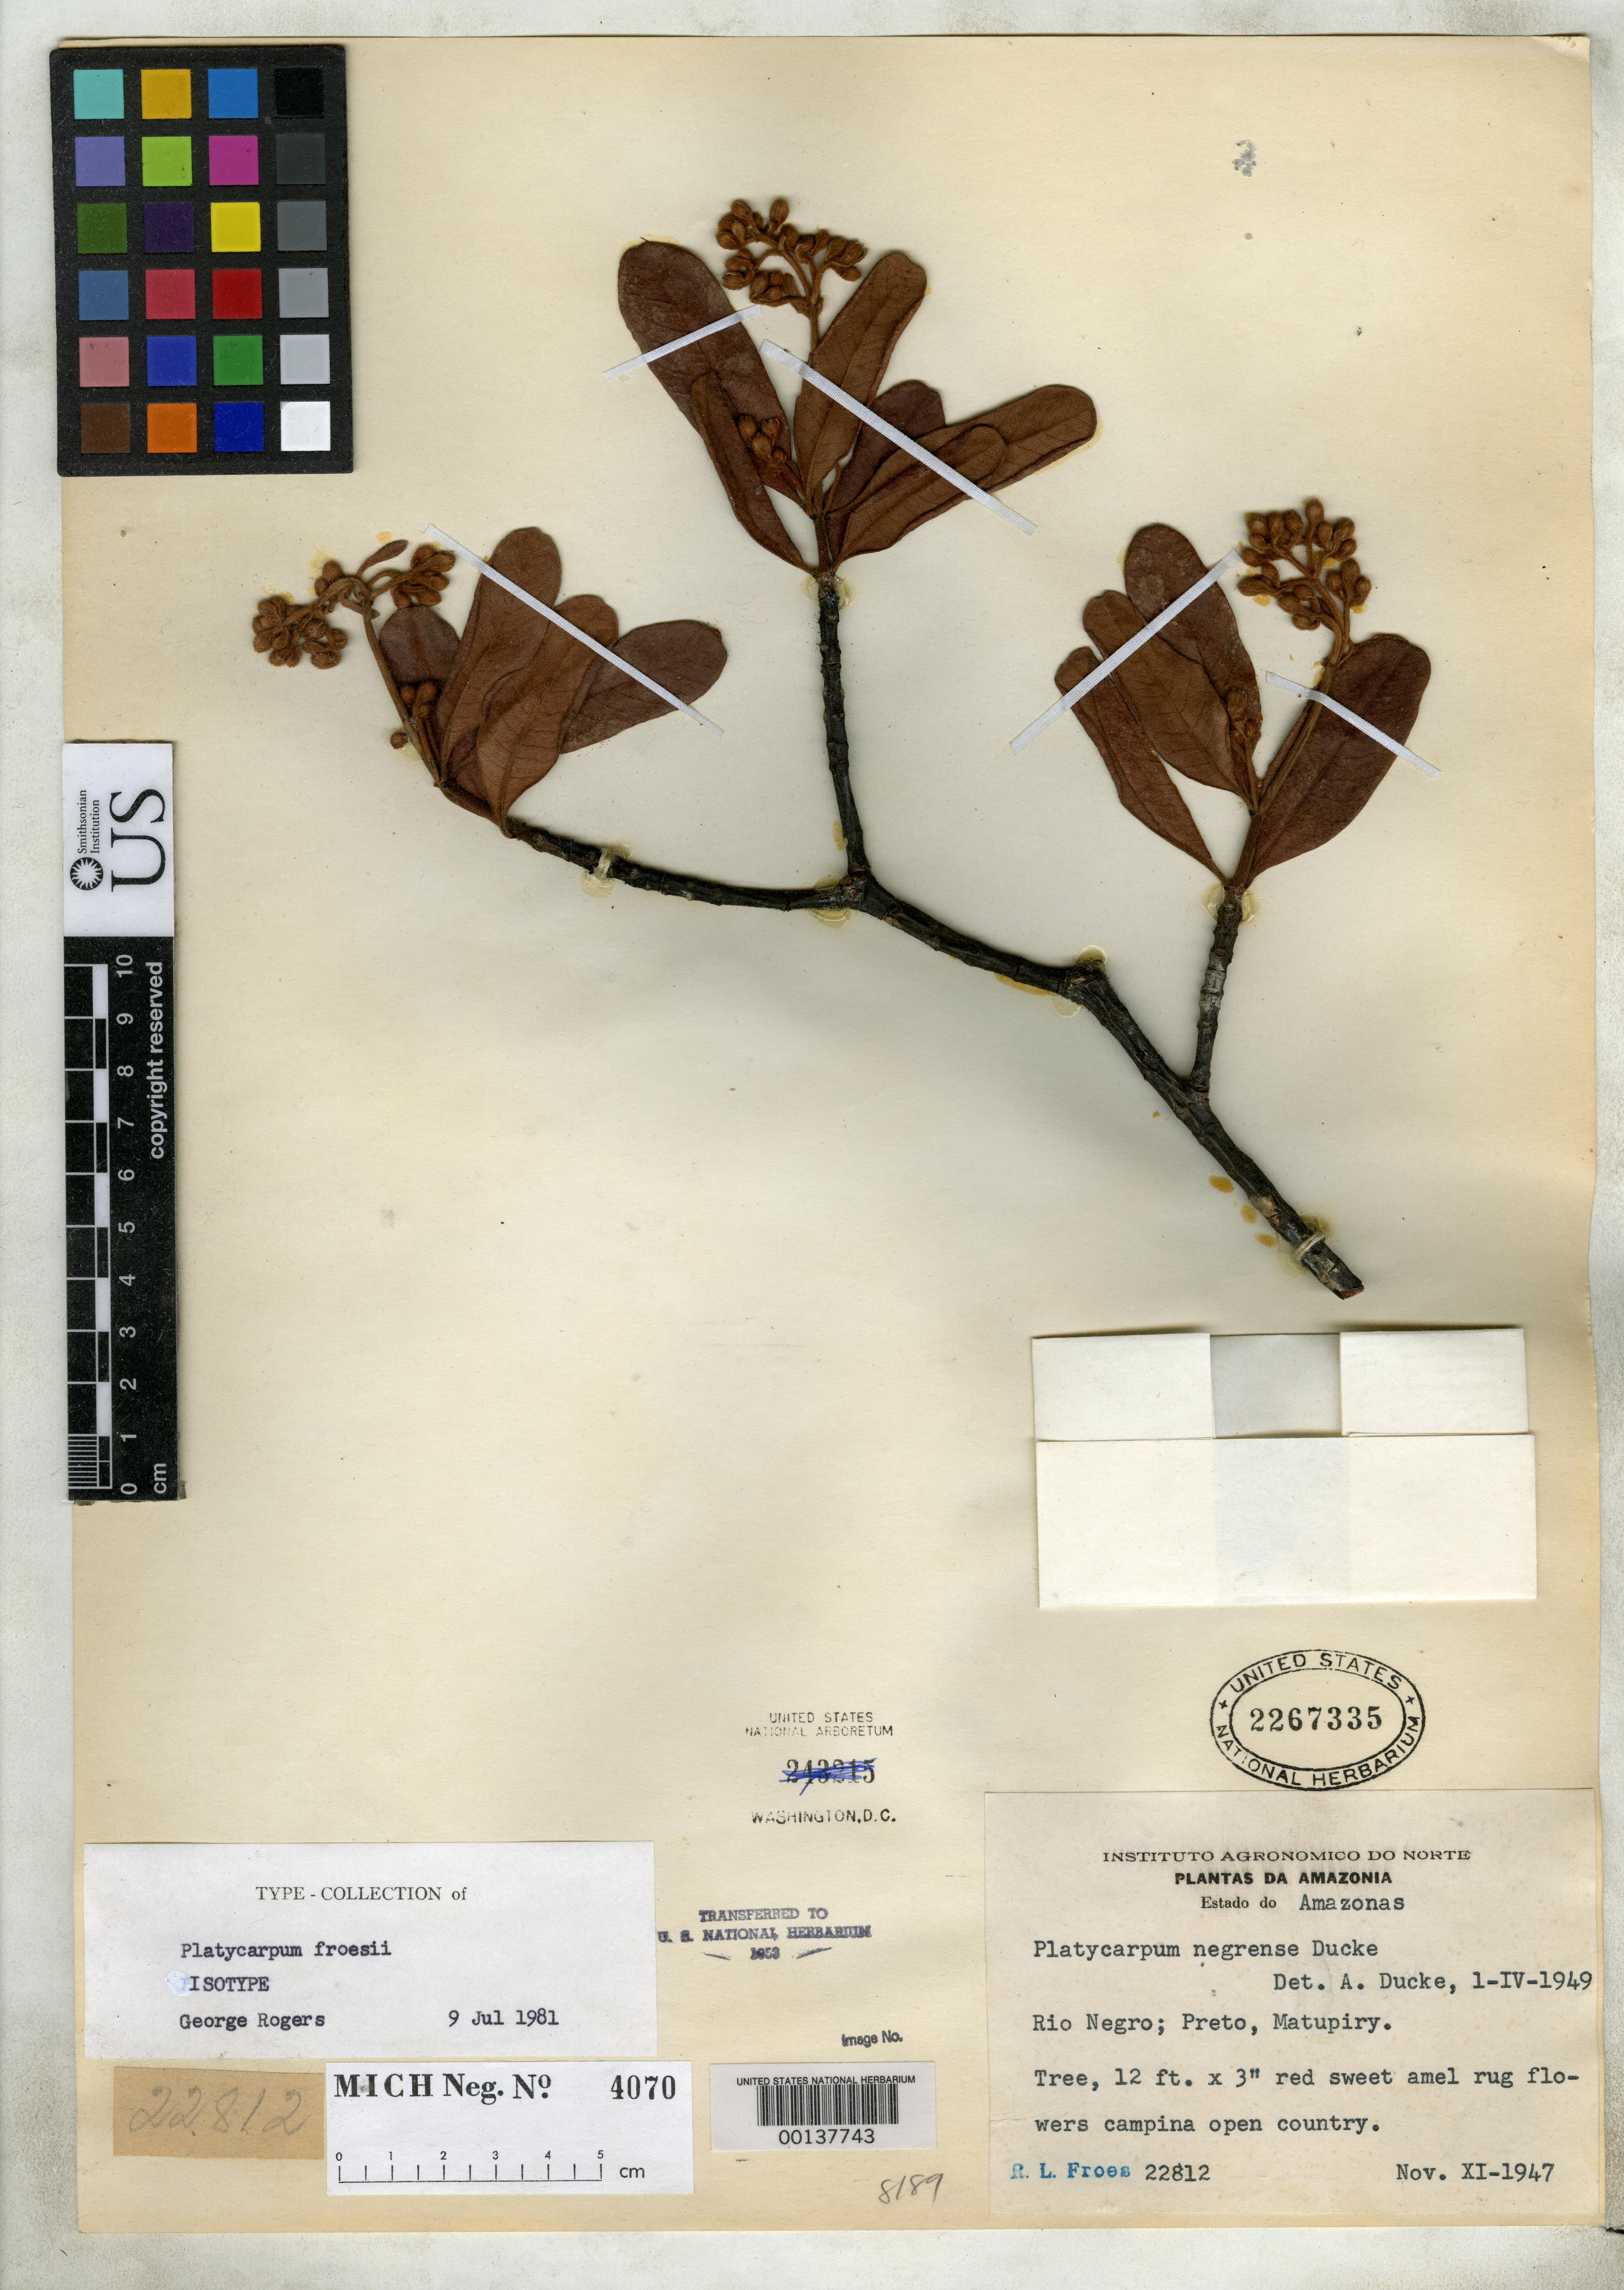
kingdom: Plantae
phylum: Tracheophyta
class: Magnoliopsida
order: Gentianales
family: Rubiaceae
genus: Platycarpum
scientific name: Platycarpum froesii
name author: Bremek.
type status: Isotype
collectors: R. L. Fróes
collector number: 22812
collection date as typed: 11 Nov 1947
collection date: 1947-11-11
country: Brazil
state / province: Amazonas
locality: Rio Negro, Preto, Matupirv.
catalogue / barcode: US 2267335